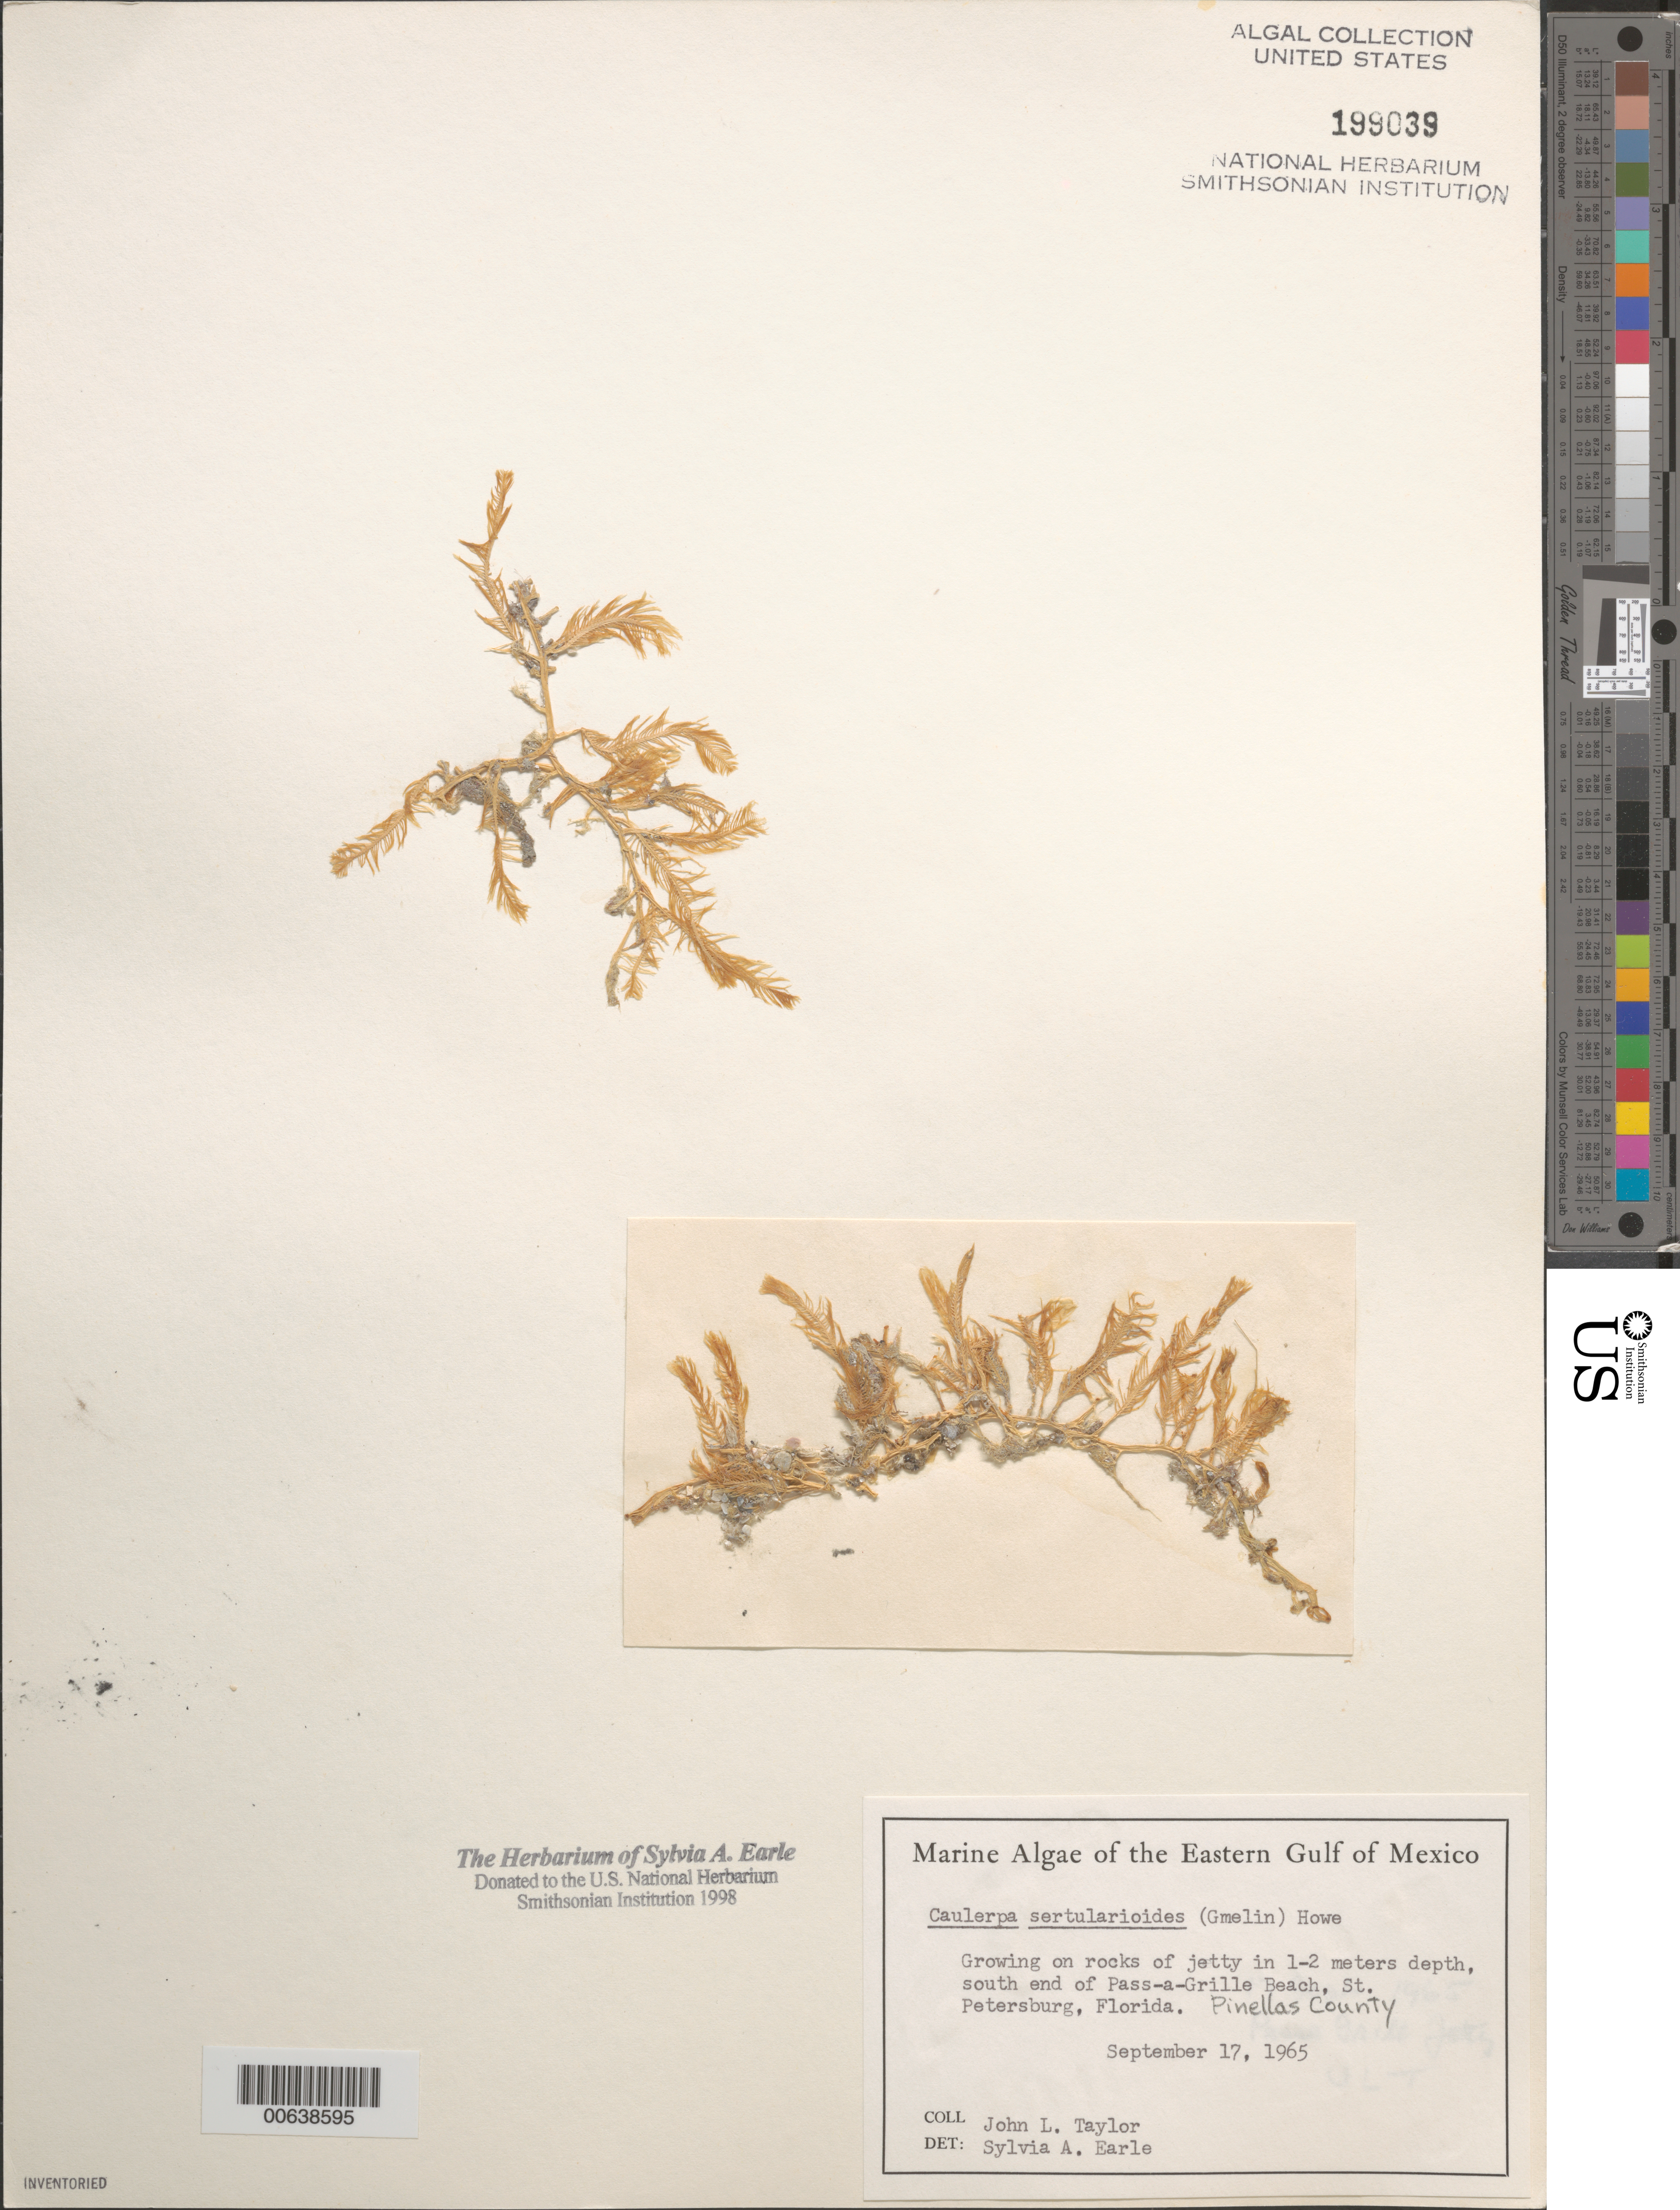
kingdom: Plantae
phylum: Chlorophyta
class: Ulvophyceae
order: Bryopsidales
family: Caulerpaceae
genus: Caulerpa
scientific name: Caulerpa sertularioides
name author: (S.G. Gmel.) M. Howe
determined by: Earle, S. A.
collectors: J. L. Taylor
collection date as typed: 17 Sep 1965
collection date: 1965-09-17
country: United States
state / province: Florida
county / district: Pinellas County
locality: Pass-a-Grille Beach, St. Petersburg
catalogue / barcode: US 199039